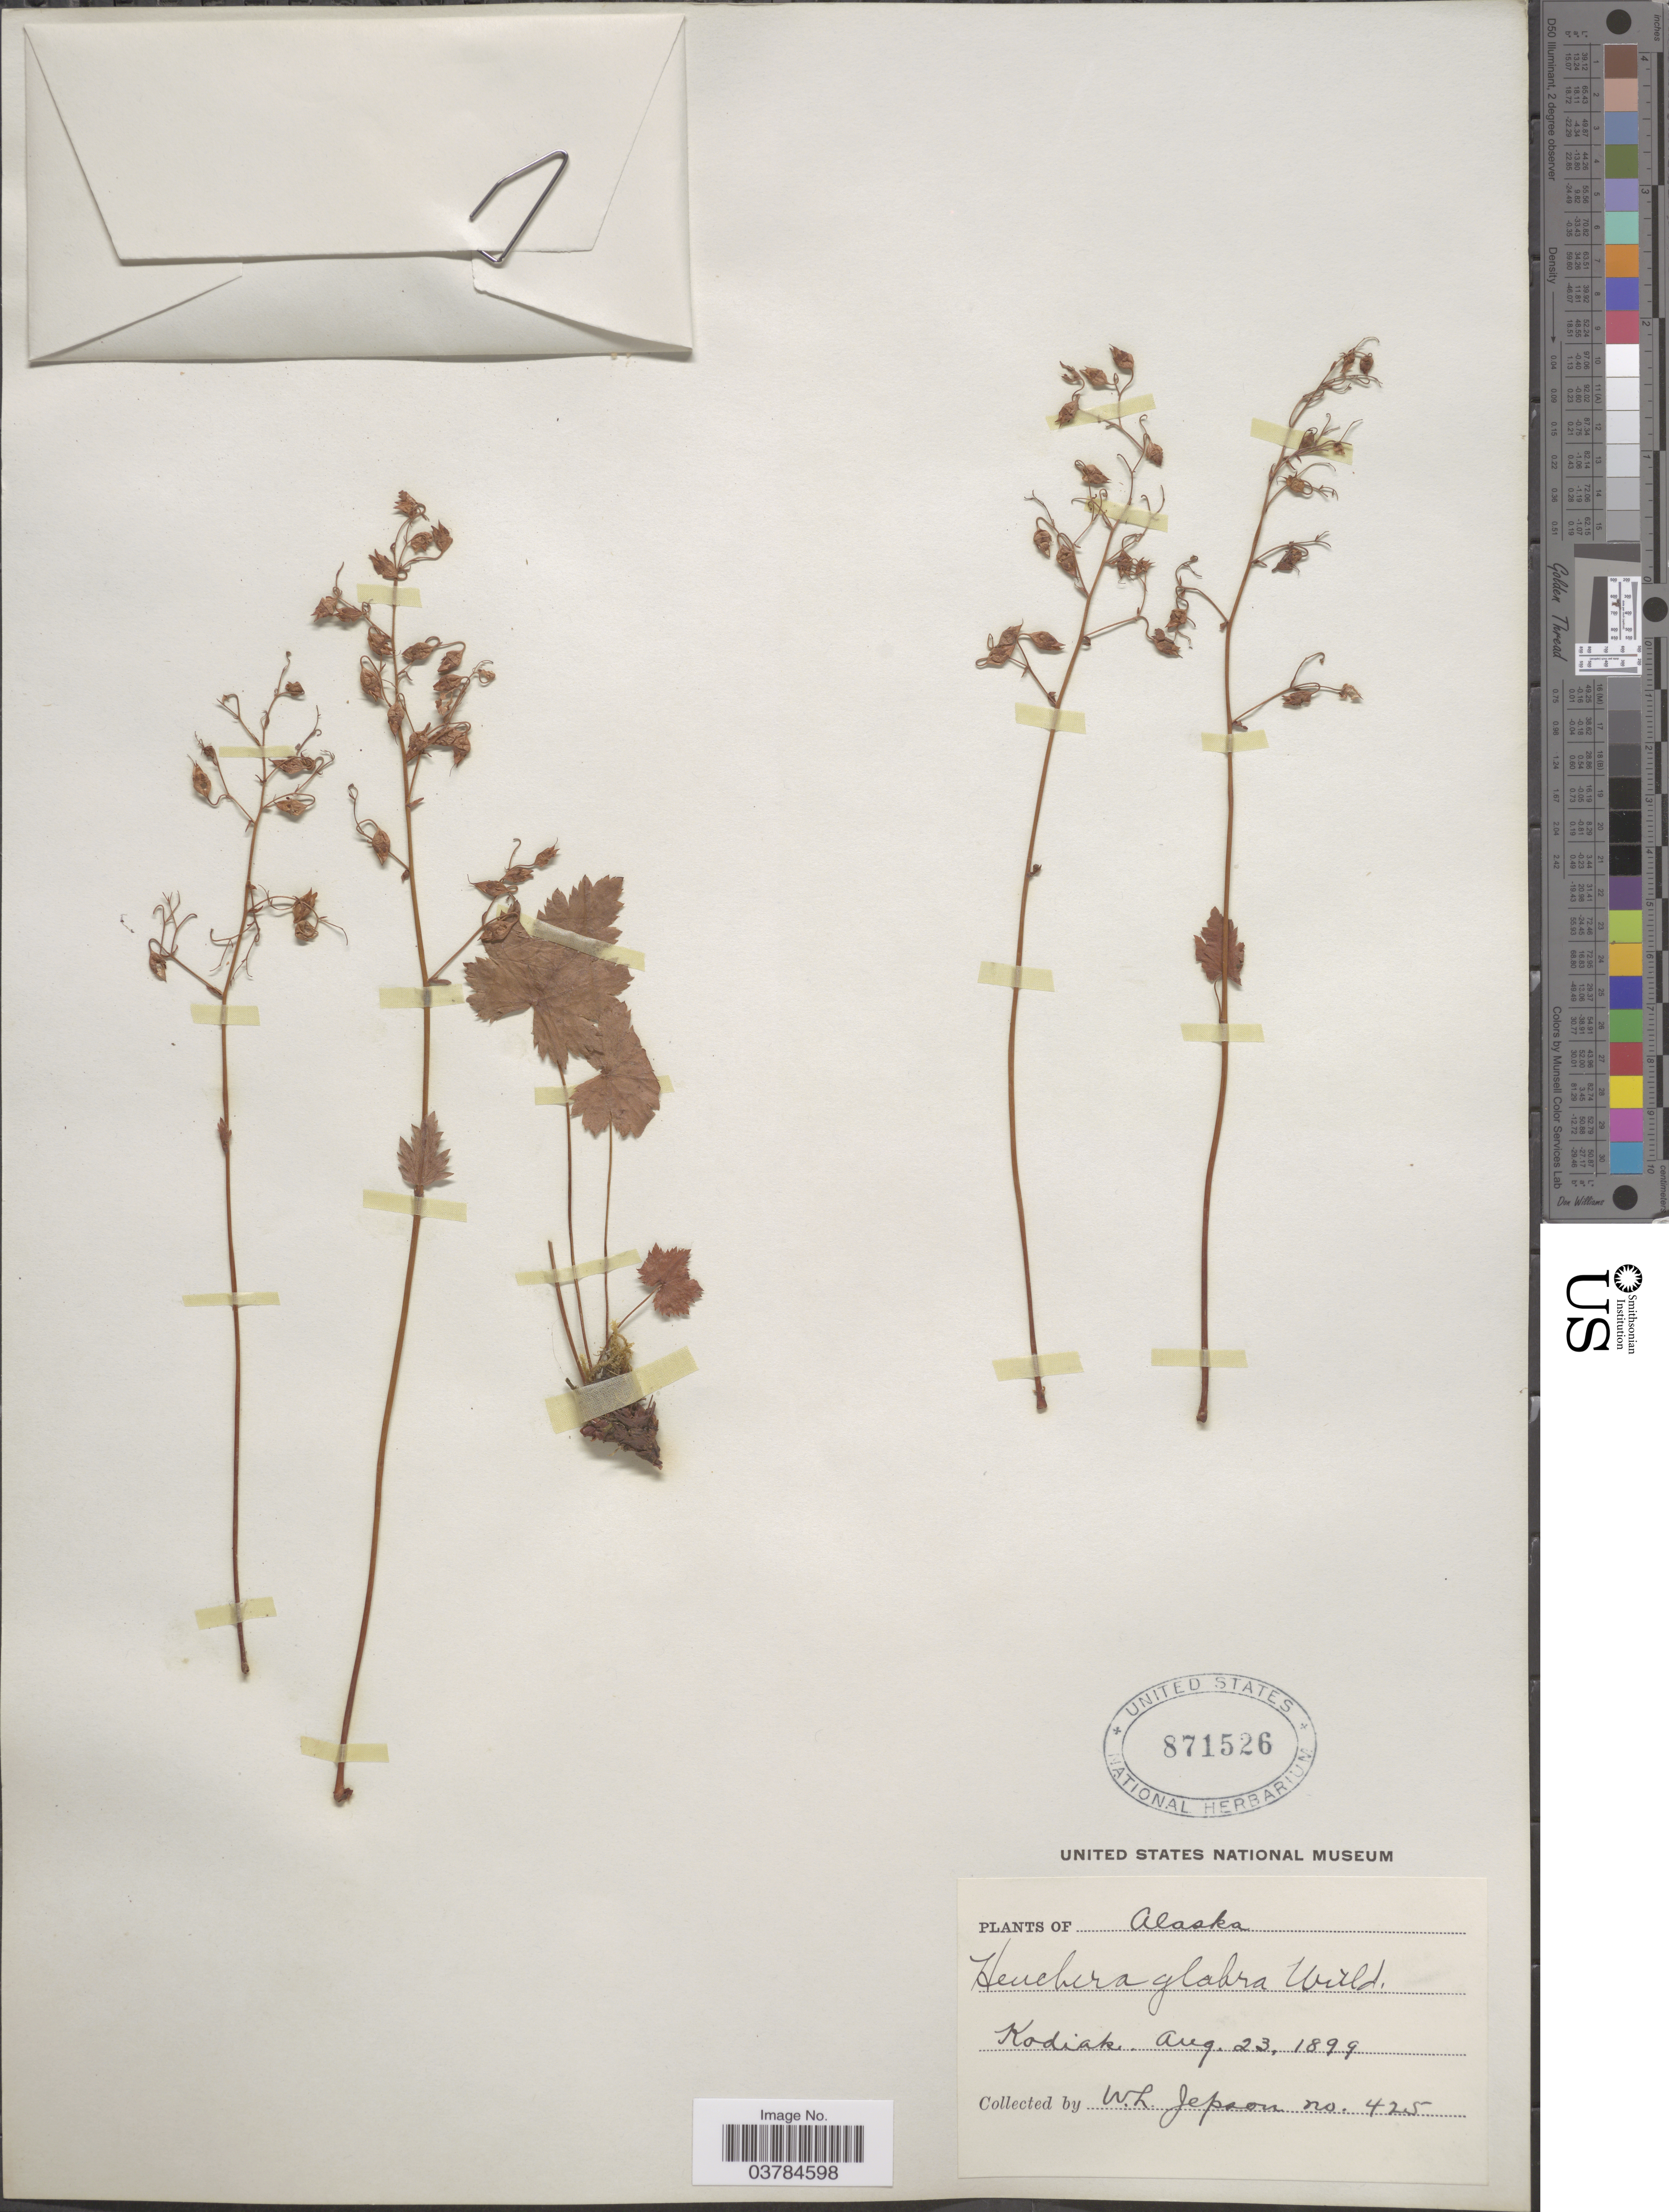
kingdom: Plantae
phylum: Tracheophyta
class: Magnoliopsida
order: Saxifragales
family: Saxifragaceae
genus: Heuchera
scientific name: Heuchera glabra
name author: Willd. ex Roem. & Schult.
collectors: W. L. Jepson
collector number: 425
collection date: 1899-08-23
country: United States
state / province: Alaska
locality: Kodiak.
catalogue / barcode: US 871526